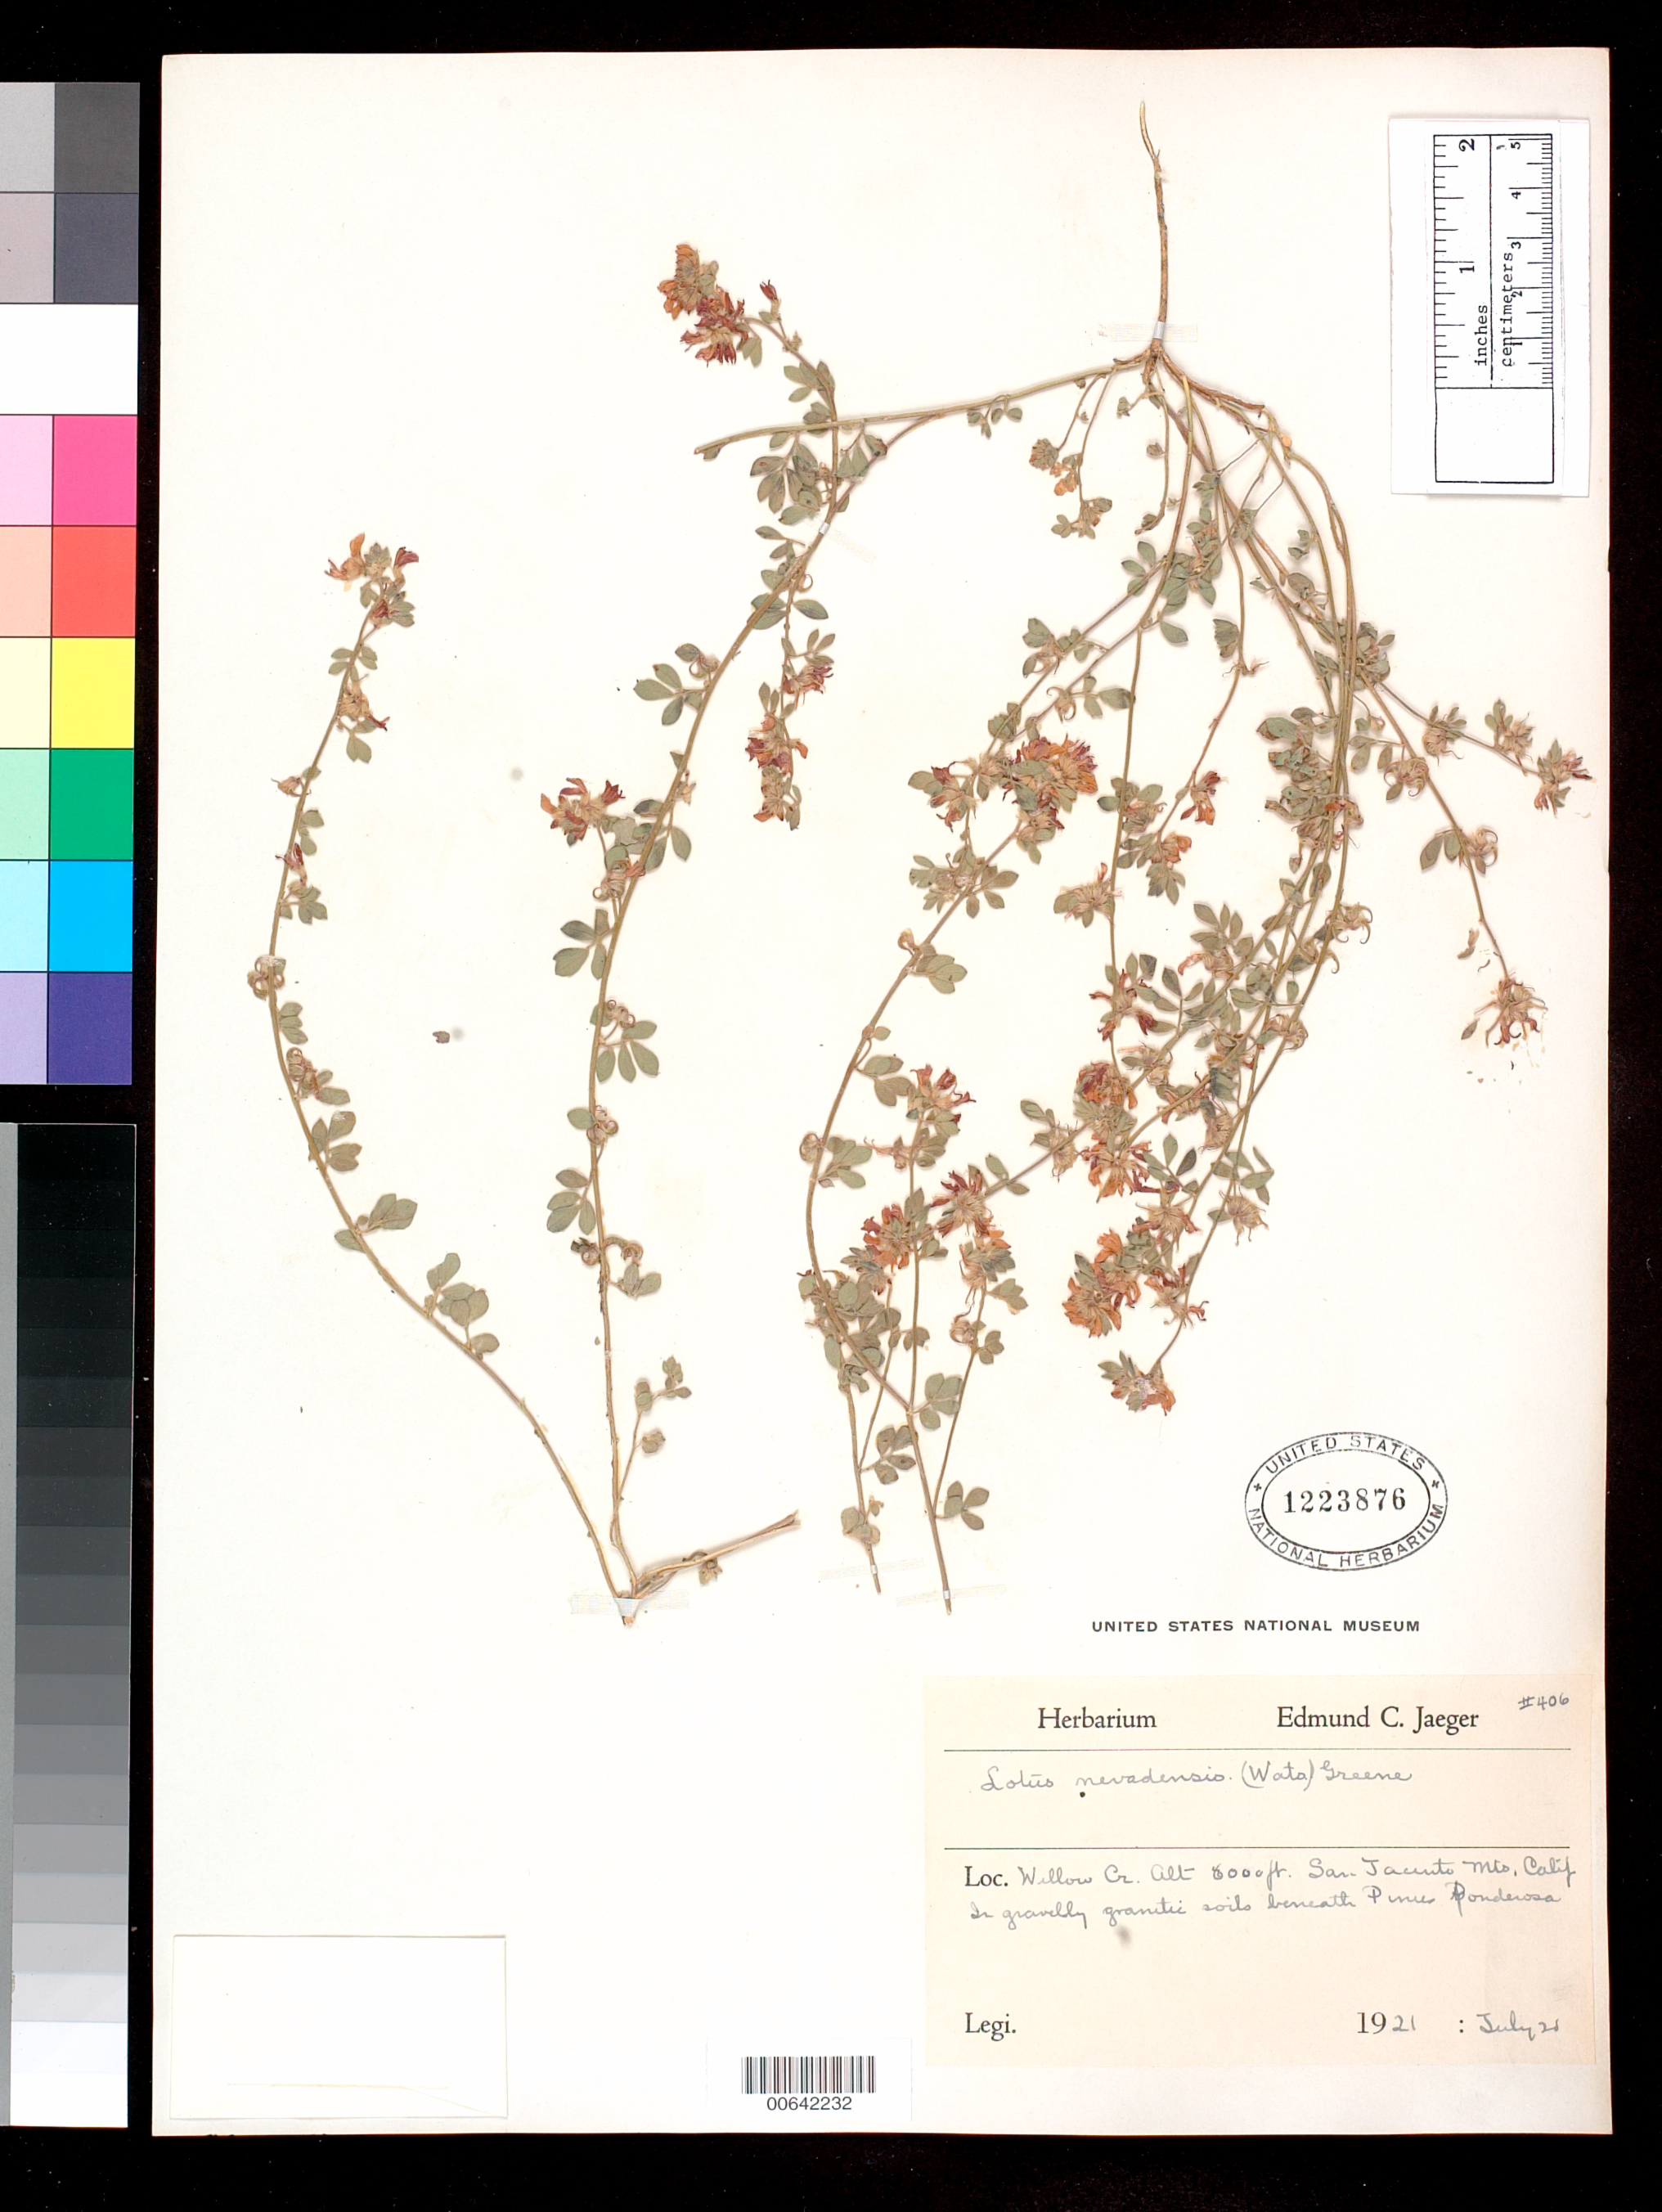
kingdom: Plantae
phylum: Tracheophyta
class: Magnoliopsida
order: Fabales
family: Fabaceae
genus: Syrmatium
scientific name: Syrmatium decumbens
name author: (Benth.) Greene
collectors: E. Jaeger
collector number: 406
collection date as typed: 21 Jul 1921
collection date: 1921-07-21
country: United States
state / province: California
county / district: Riverside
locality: Willow Cr., San Jacinto Mts.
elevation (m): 1829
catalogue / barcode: US 1223876